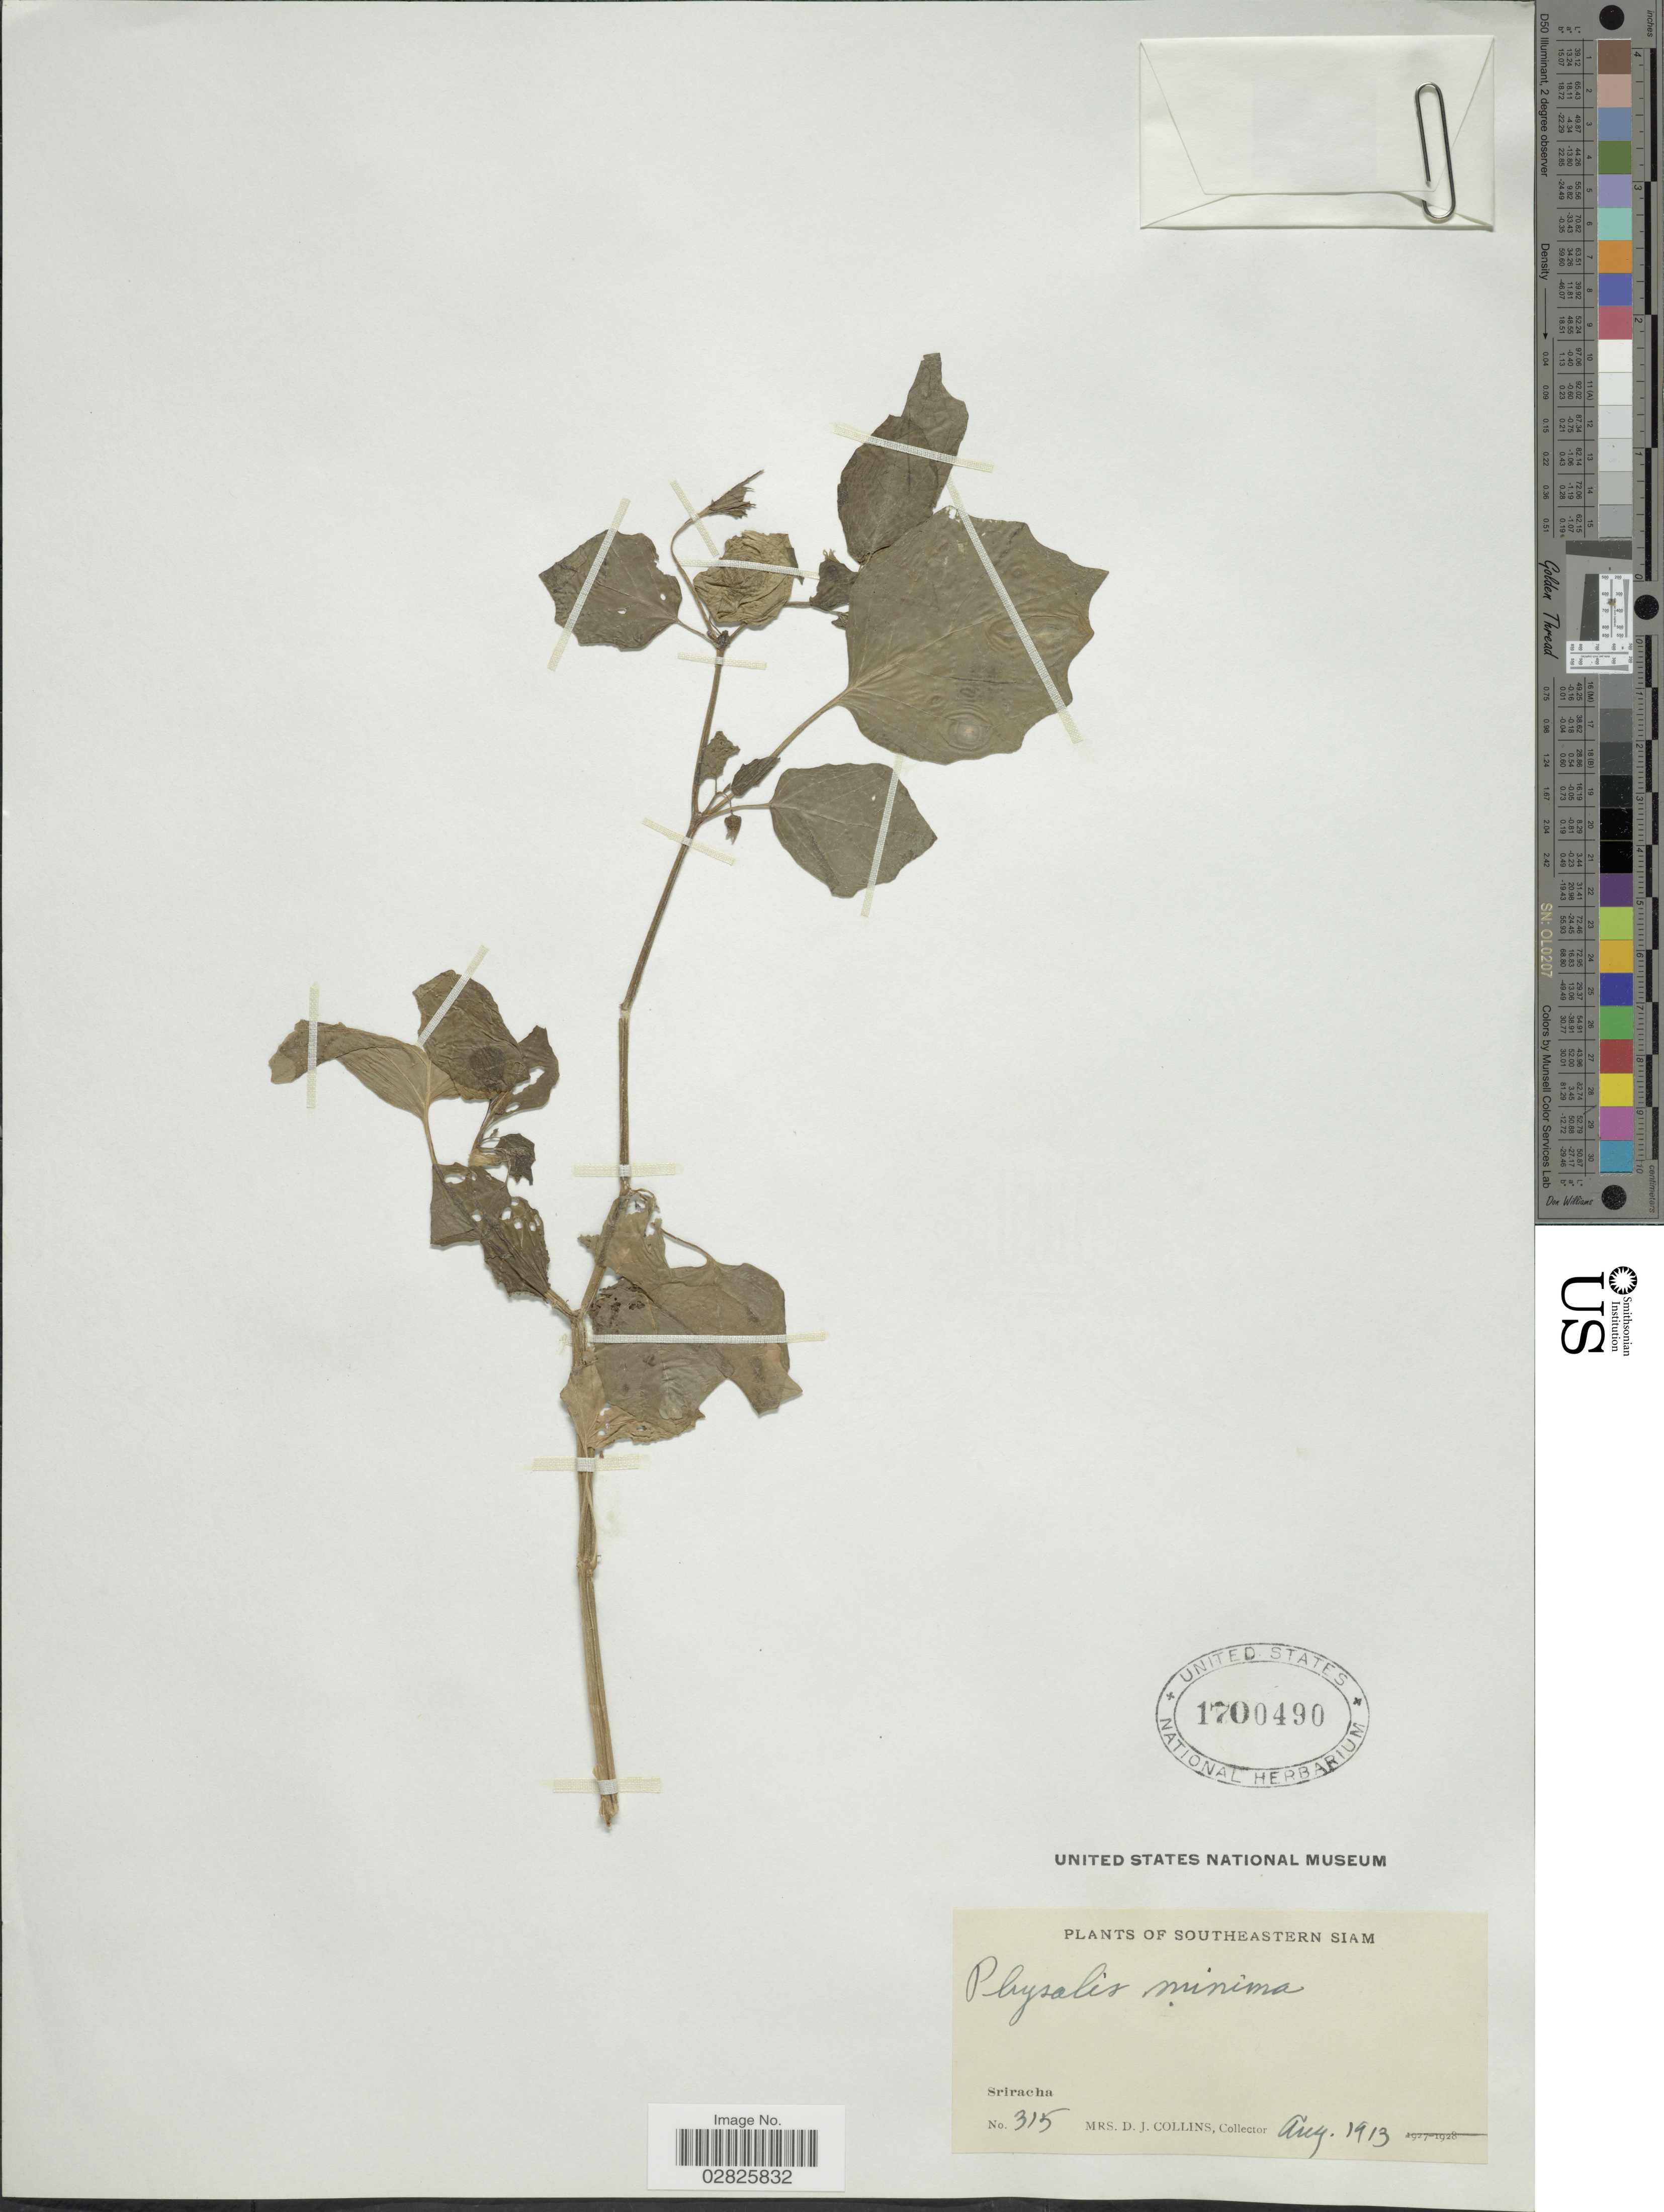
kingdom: Plantae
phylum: Tracheophyta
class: Magnoliopsida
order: Solanales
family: Solanaceae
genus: Physalis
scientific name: Physalis minima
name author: L.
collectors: Mrs. D. J. Collins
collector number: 315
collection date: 1913-08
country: Thailand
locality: Southeastern Siam. Sriracha.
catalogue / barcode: US 1700490